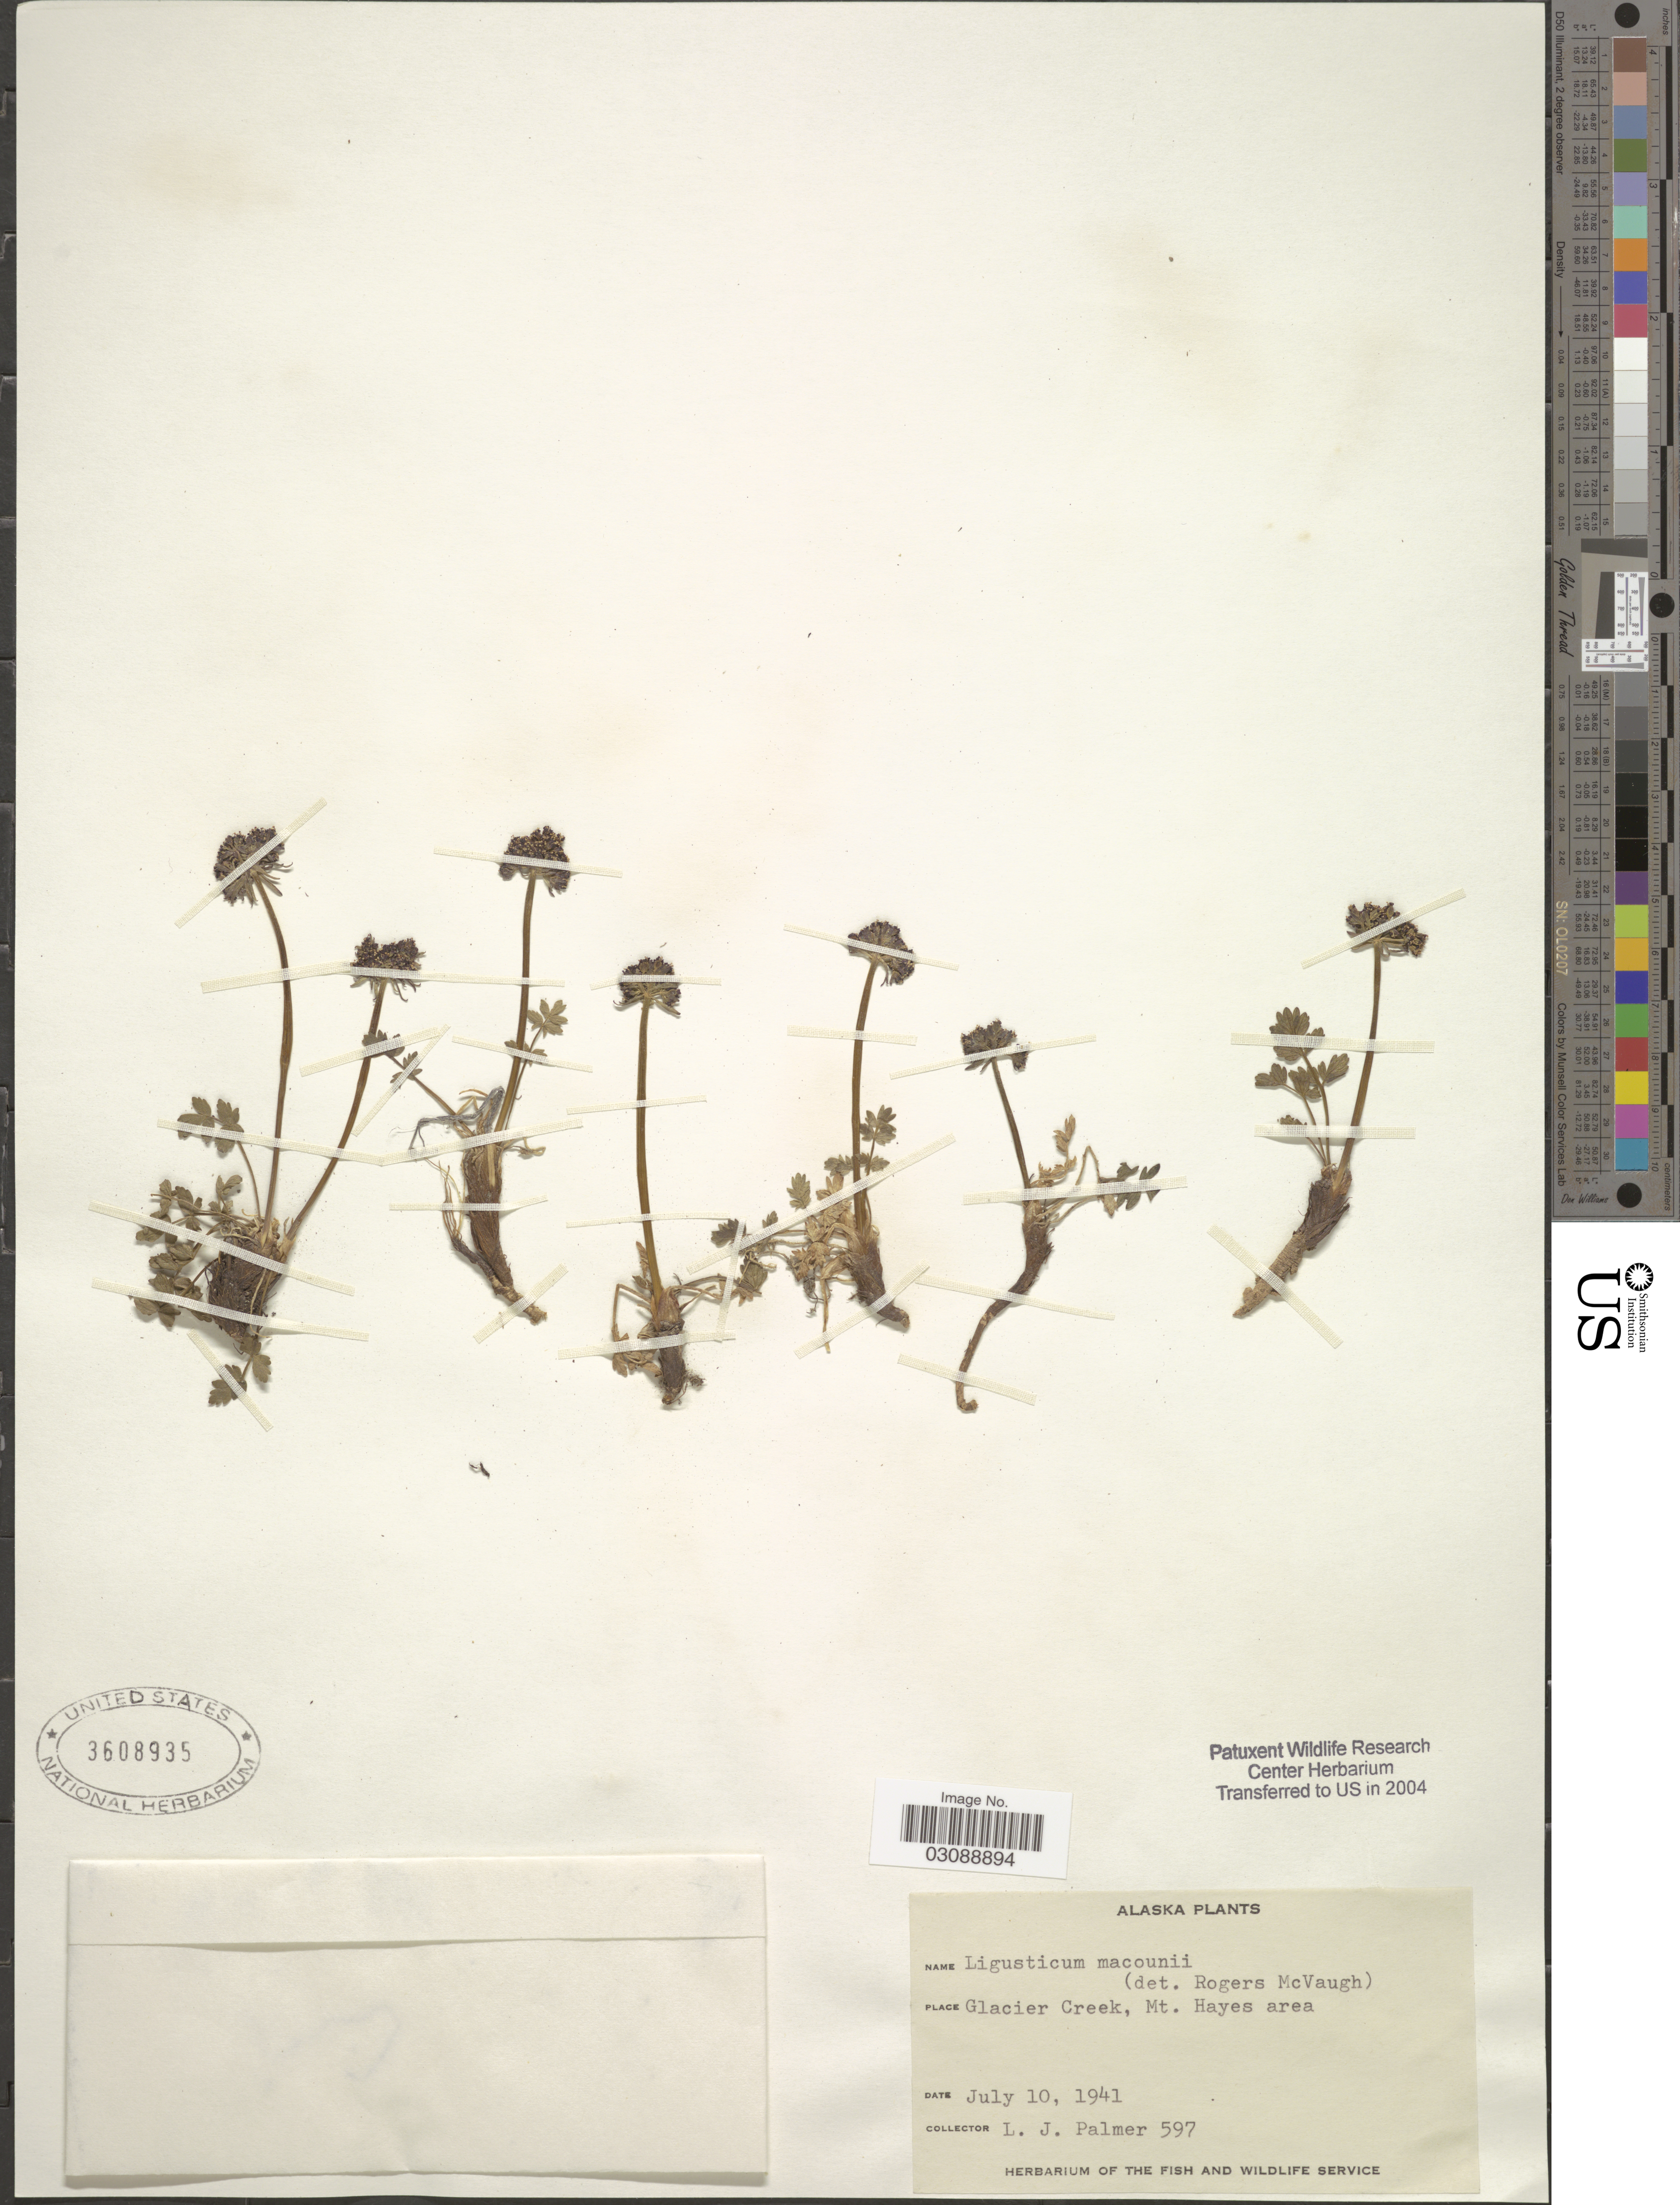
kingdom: Plantae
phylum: Tracheophyta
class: Magnoliopsida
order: Apiales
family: Apiaceae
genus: Ligusticum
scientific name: Ligusticum mutellinoides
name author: (Crantz) Vill.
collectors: L. J. Palmer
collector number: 597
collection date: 1941-07-10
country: United States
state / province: Alaska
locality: Glacier Creek, Mt. Hayes area.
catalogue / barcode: US 3608935